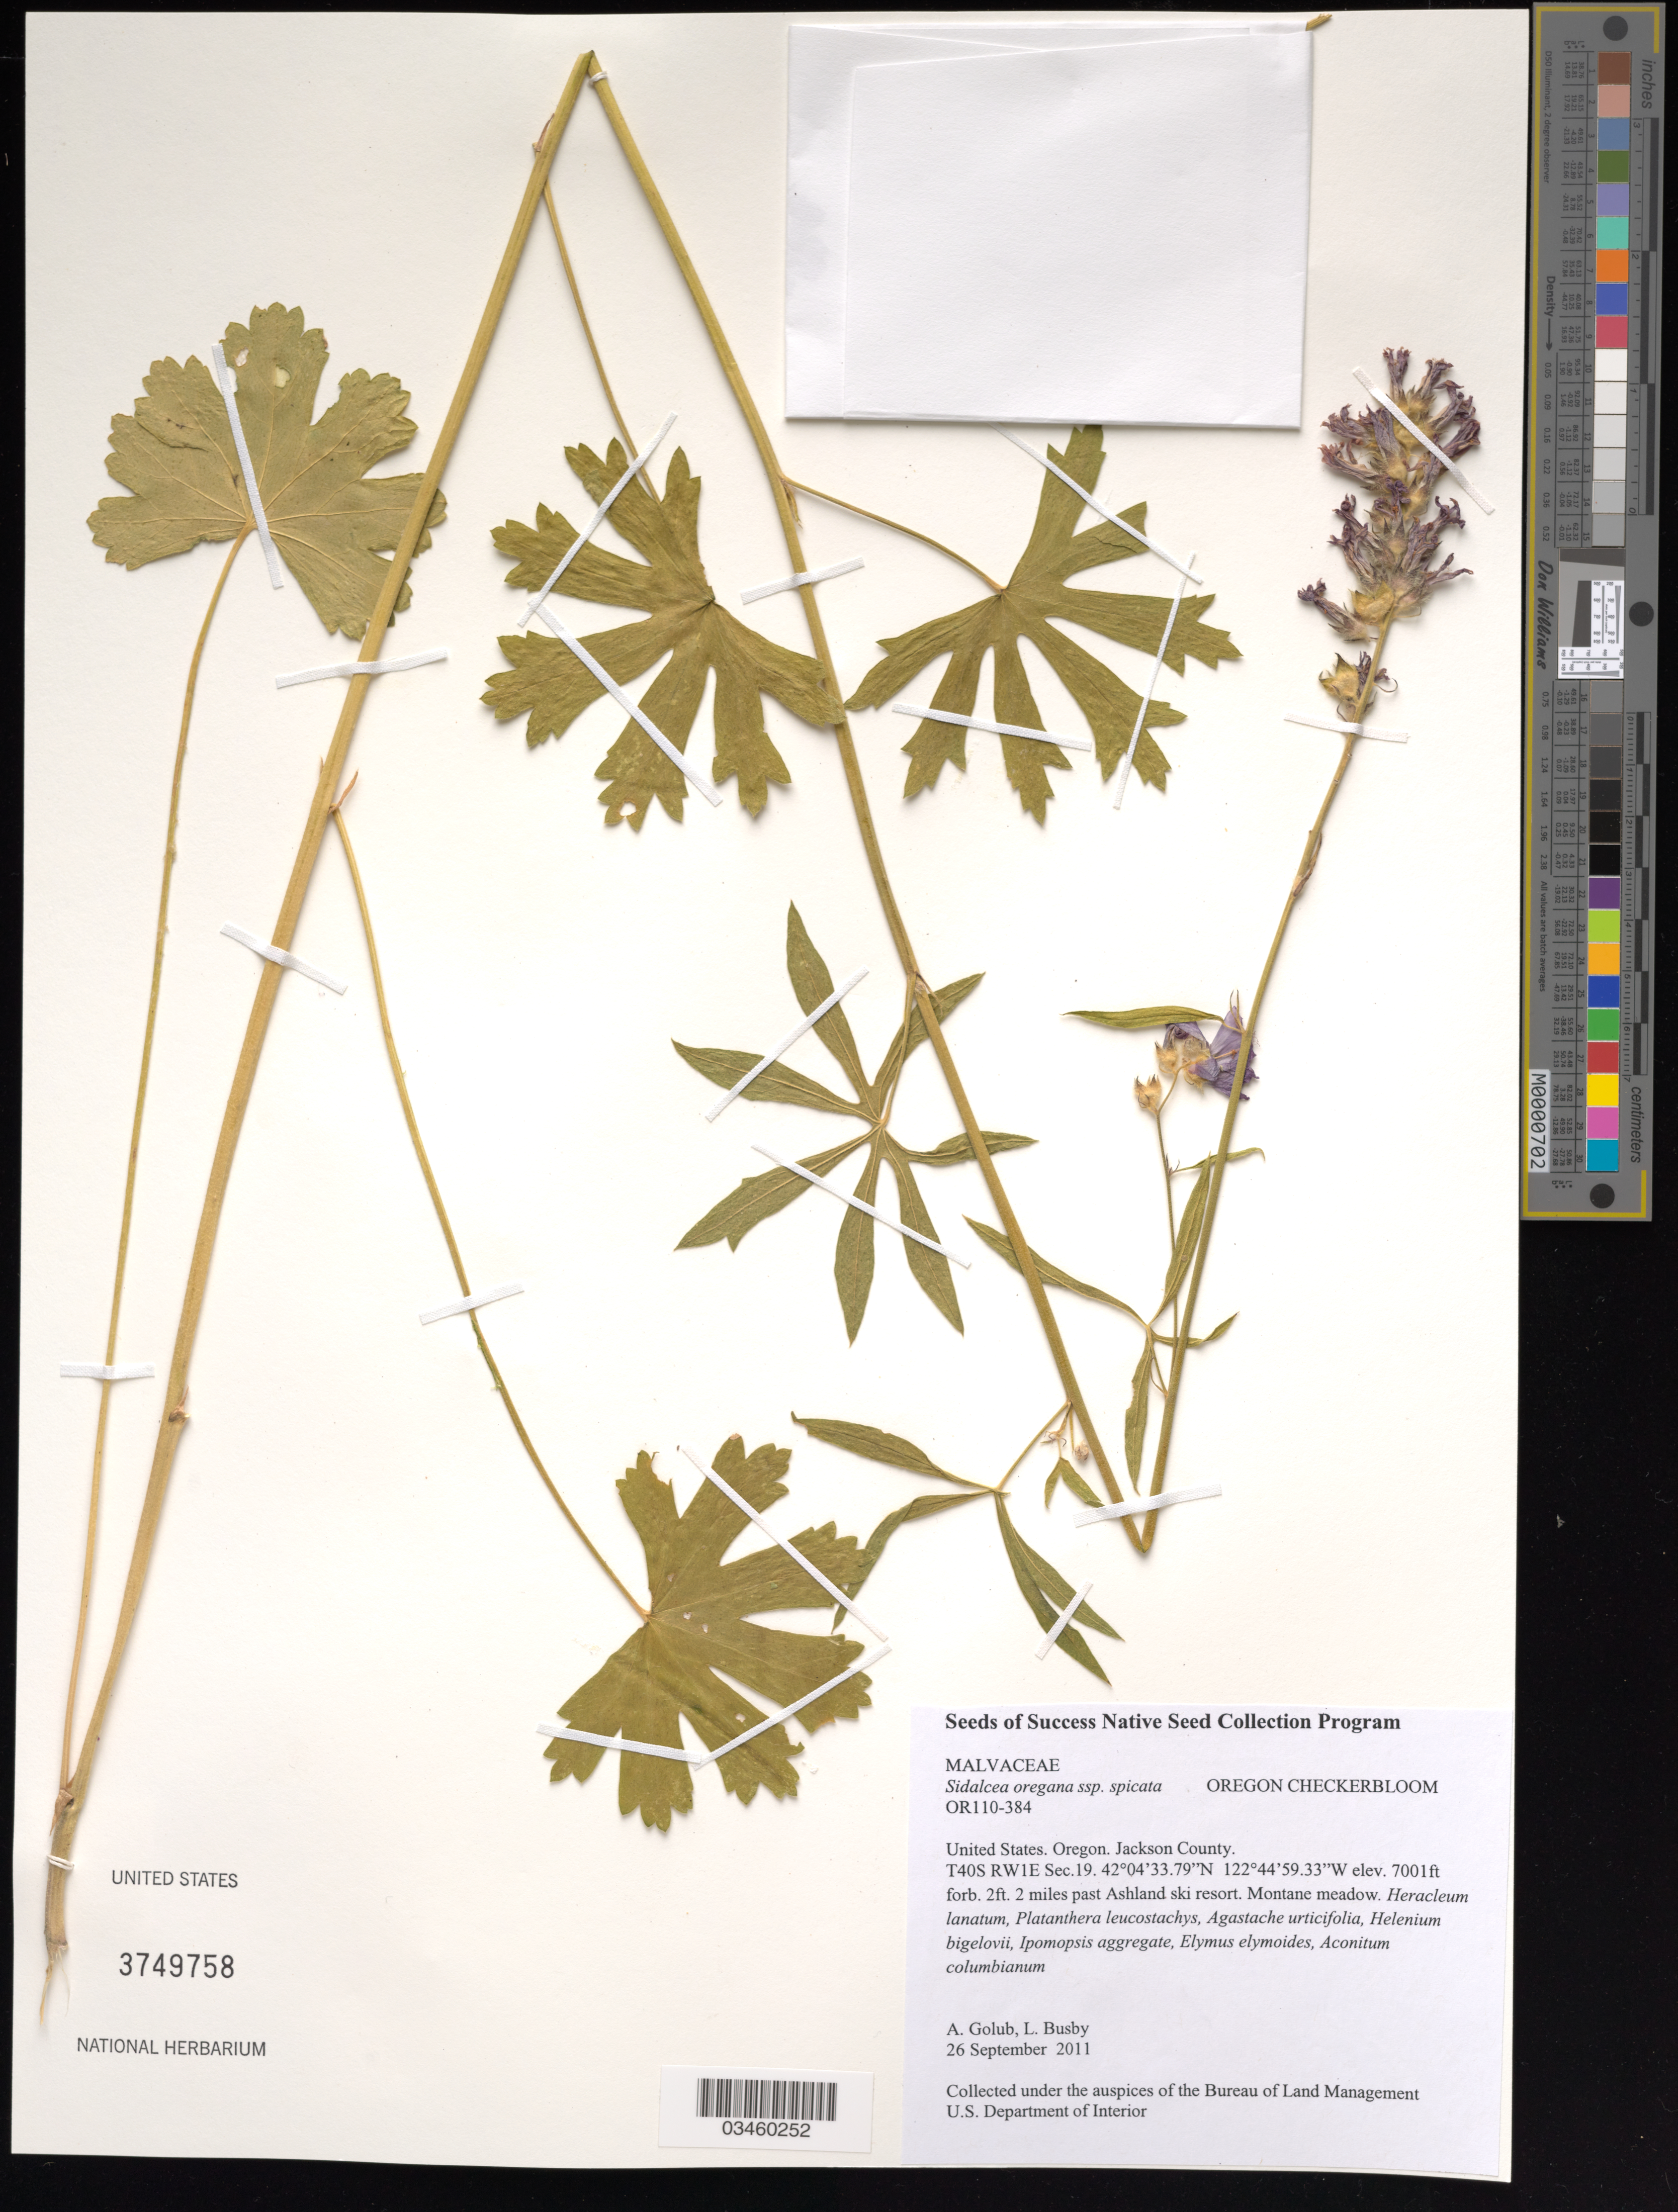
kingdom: Plantae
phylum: Tracheophyta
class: Magnoliopsida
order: Malvales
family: Malvaceae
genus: Sidalcea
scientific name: Sidalcea oregana subsp. spicata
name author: (Nutt. ex Torr. & A. Gray) A. Gray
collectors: A. Golub & L. Busby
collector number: OR110-384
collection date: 2011-09-26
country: United States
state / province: Oregon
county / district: Jackson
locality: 2 mi. past Ashland ski resort. T40S RW1E Sec 19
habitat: Montane meadow. With Helenium bigelovii, Elymus elymoides, Aconitum columbianum, ect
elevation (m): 2134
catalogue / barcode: US 3749758